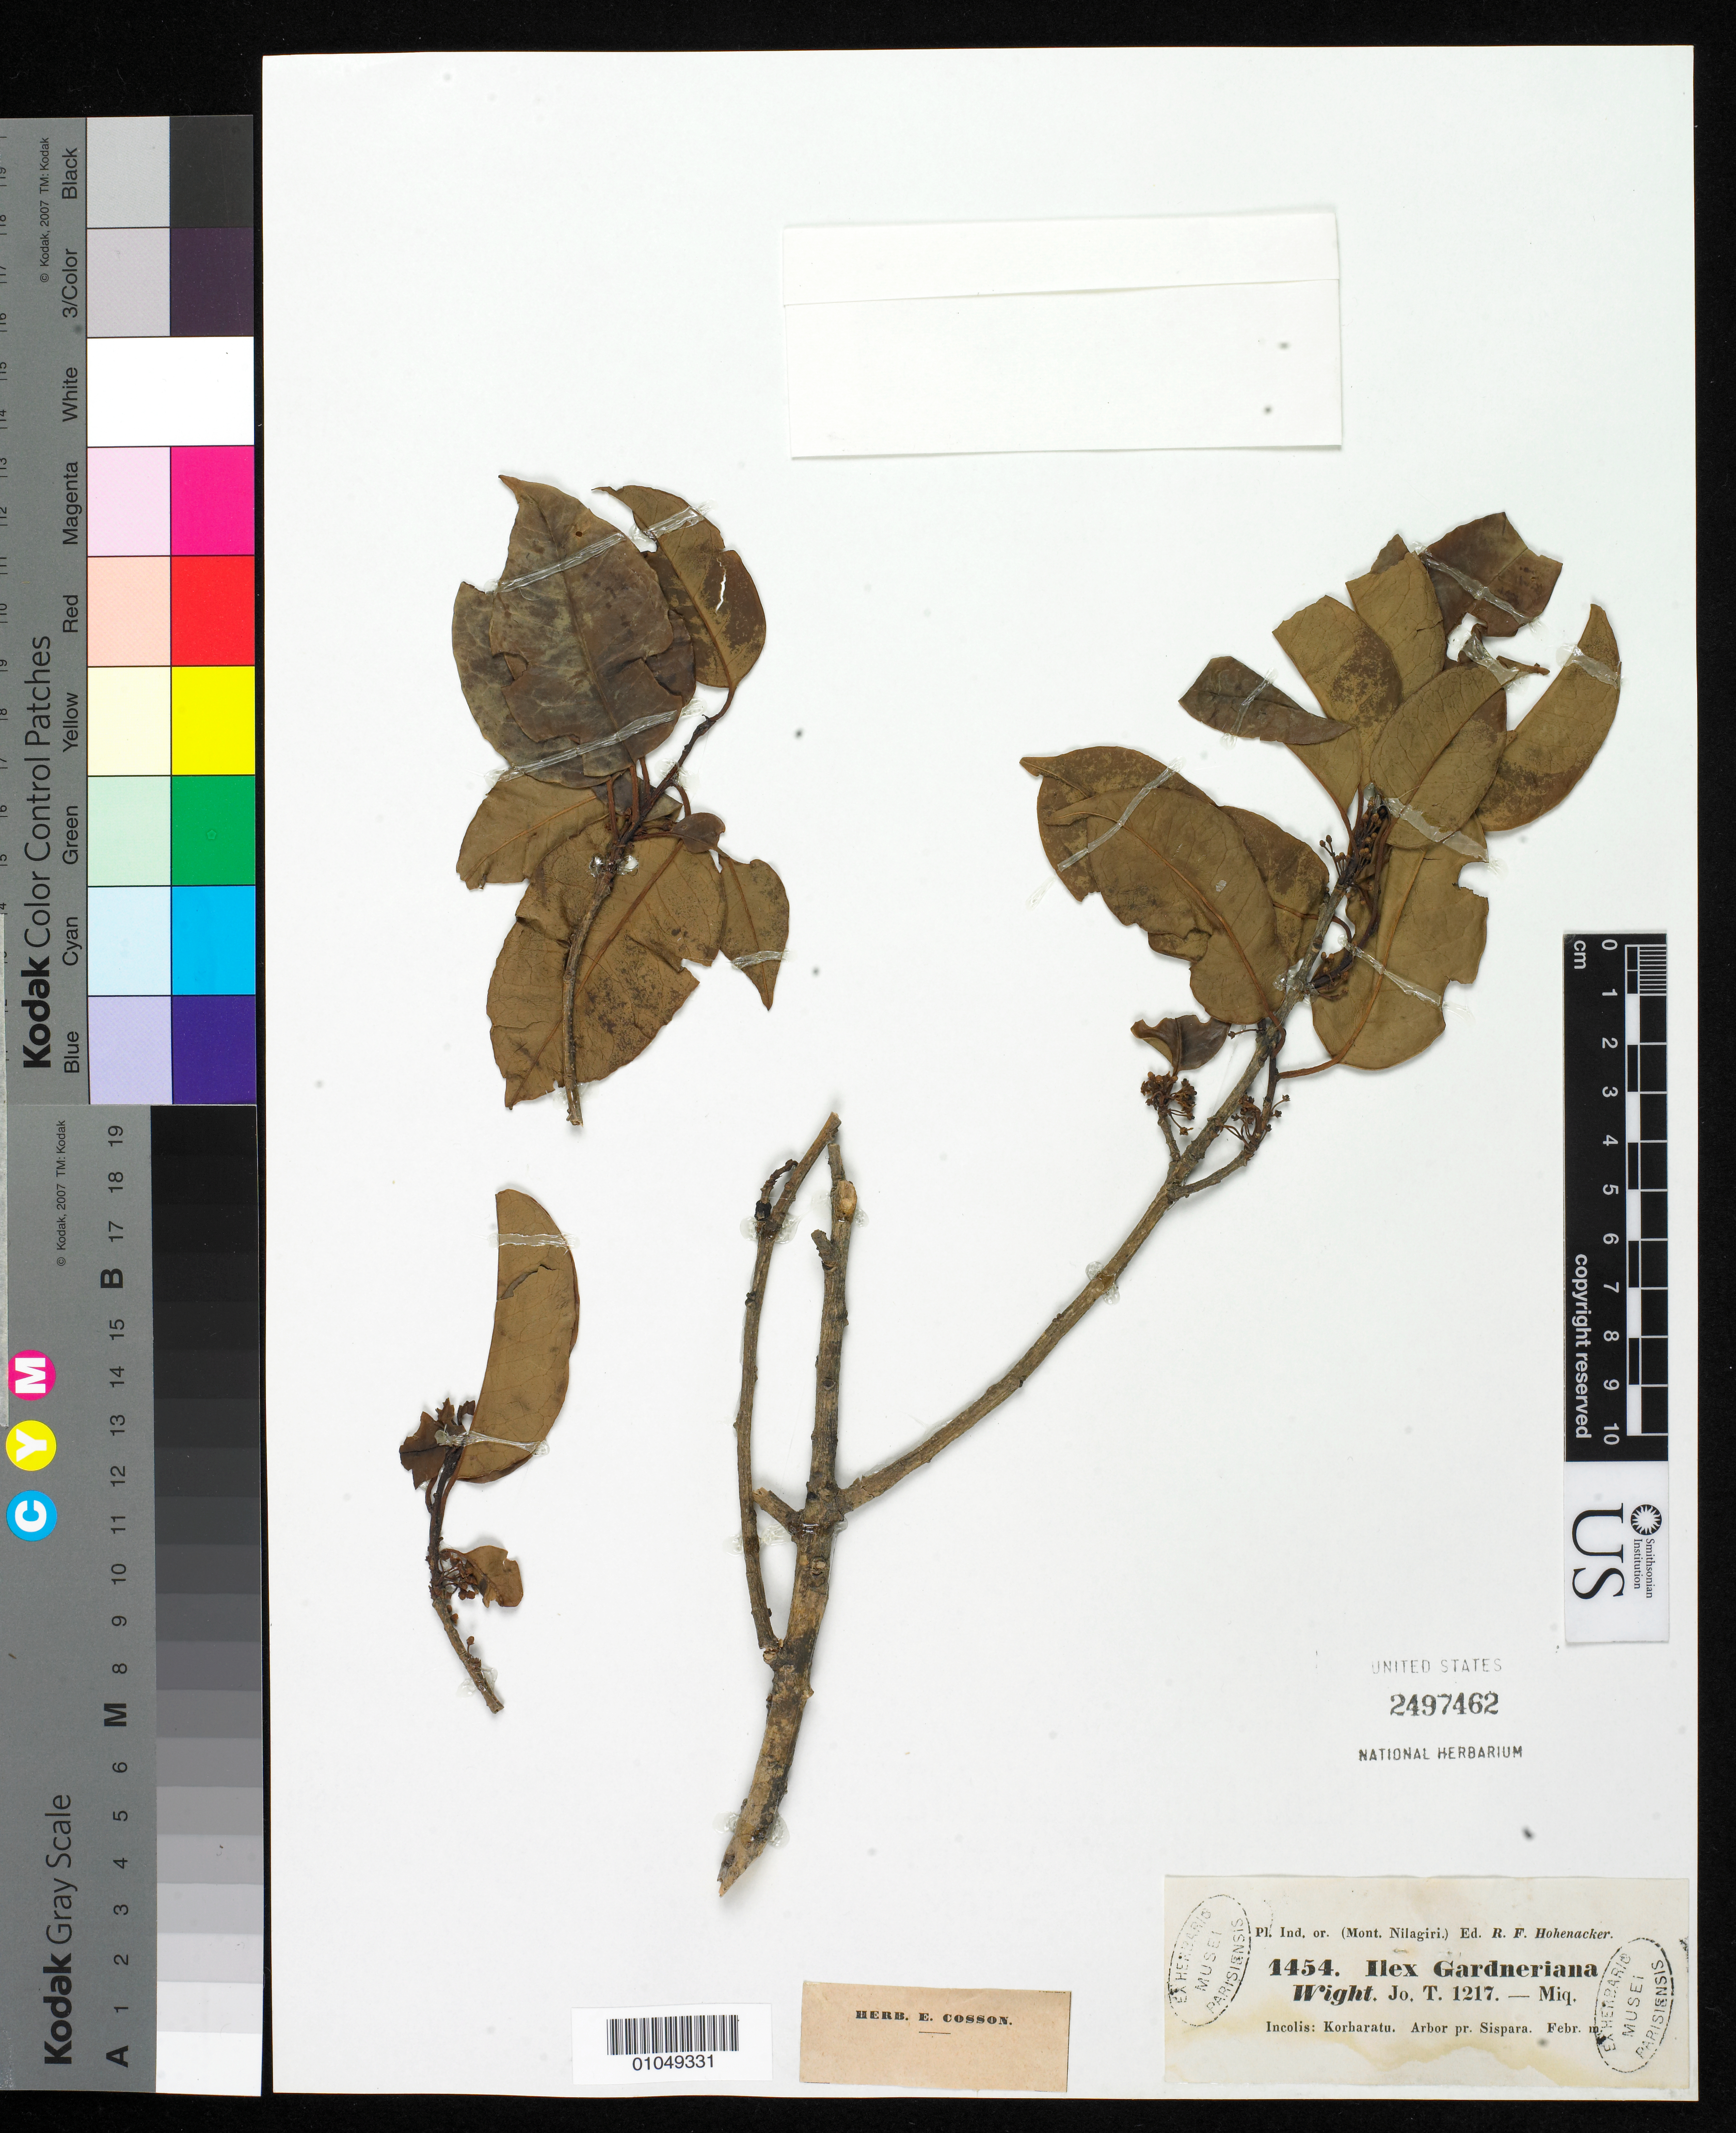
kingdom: Plantae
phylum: Tracheophyta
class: Magnoliopsida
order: Aquifoliales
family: Aquifoliaceae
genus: Ilex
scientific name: Ilex gardneriana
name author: Wight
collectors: R. F. Hohenacker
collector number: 1454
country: Nepal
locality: Mont. Nilagiri, Korharatu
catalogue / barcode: US 2497462